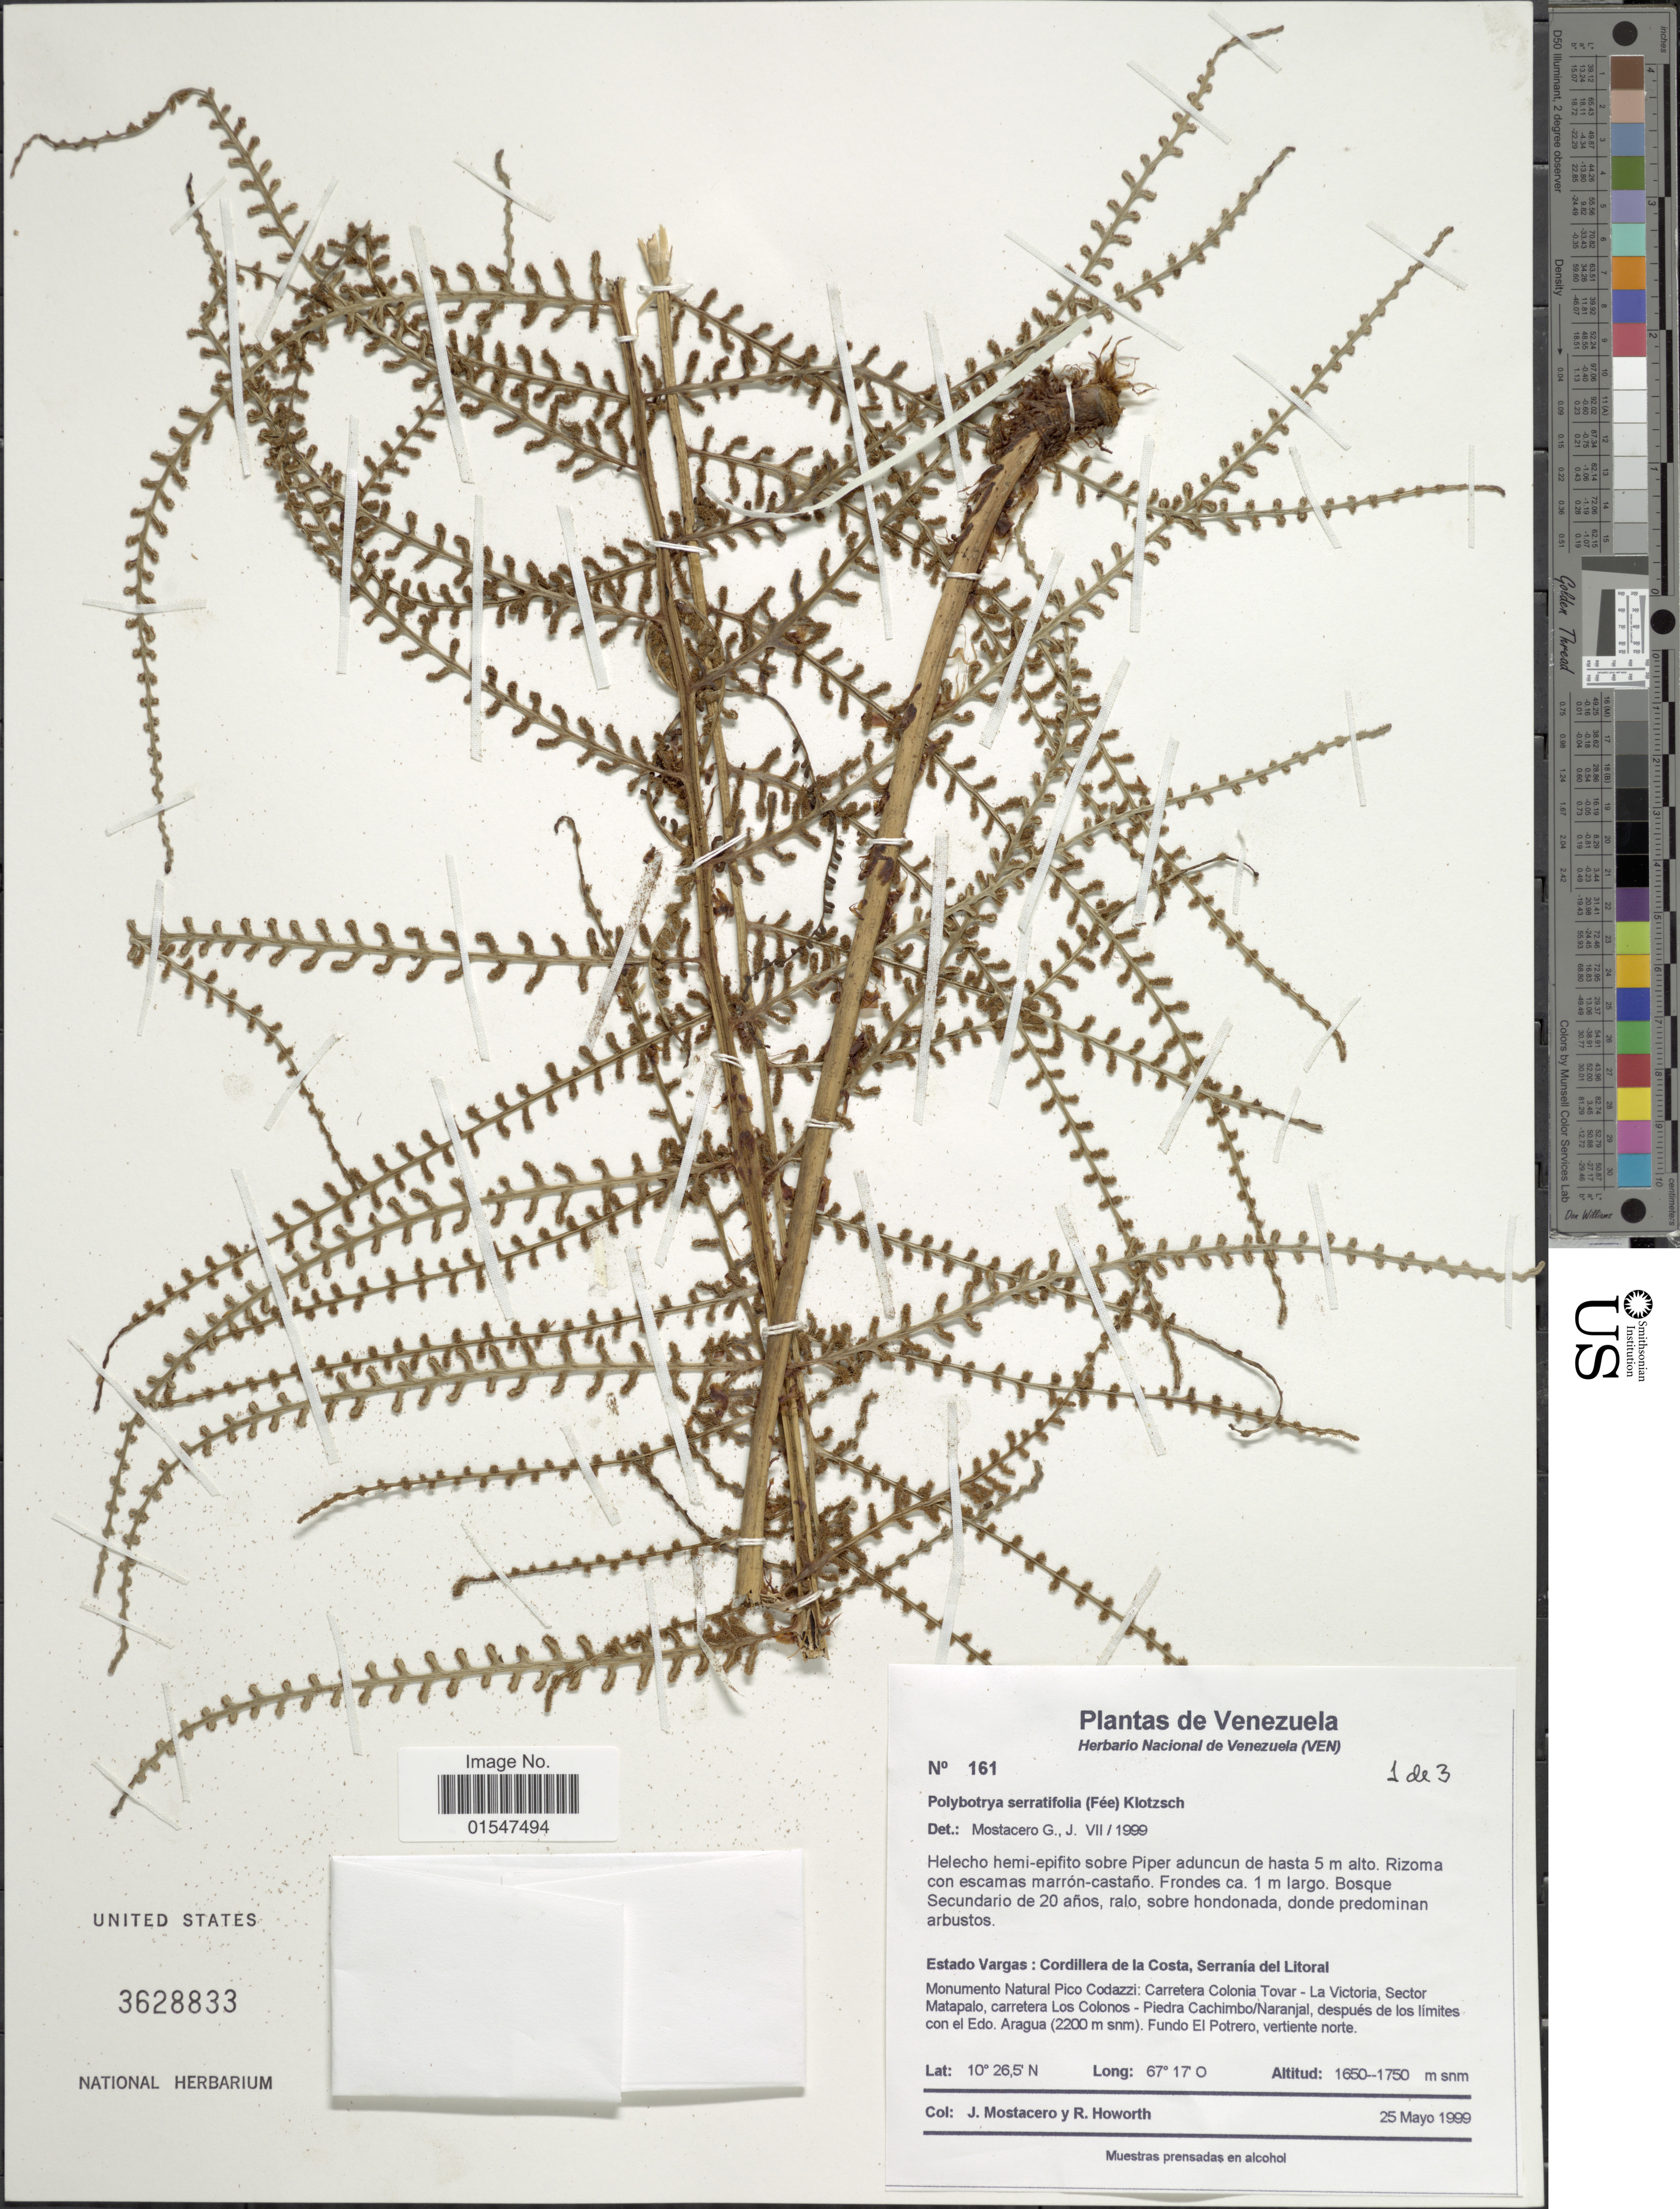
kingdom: Plantae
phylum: Tracheophyta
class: Polypodiopsida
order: Polypodiales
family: Dryopteridaceae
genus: Polybotrya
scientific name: Polybotrya serratifolia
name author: (Fée) Klotzsch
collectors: J. Mostacero & R. Howorth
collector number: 161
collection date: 1999-05-25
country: Venezuela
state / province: Vargas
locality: Venezuela, Cordillera de la Costa, Serranía del Litoal, Monumento Natural Pico Codazzi: Carretera Colonia Tovar- La Victoria, Sector Matapalo, carretera Los Colonos- Piedra Cachimbo/ Naranjal, después de los limites con el Edo. Aragua (2200m snm), fundo El Potrero, vertiente norte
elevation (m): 1650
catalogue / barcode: US 3628833